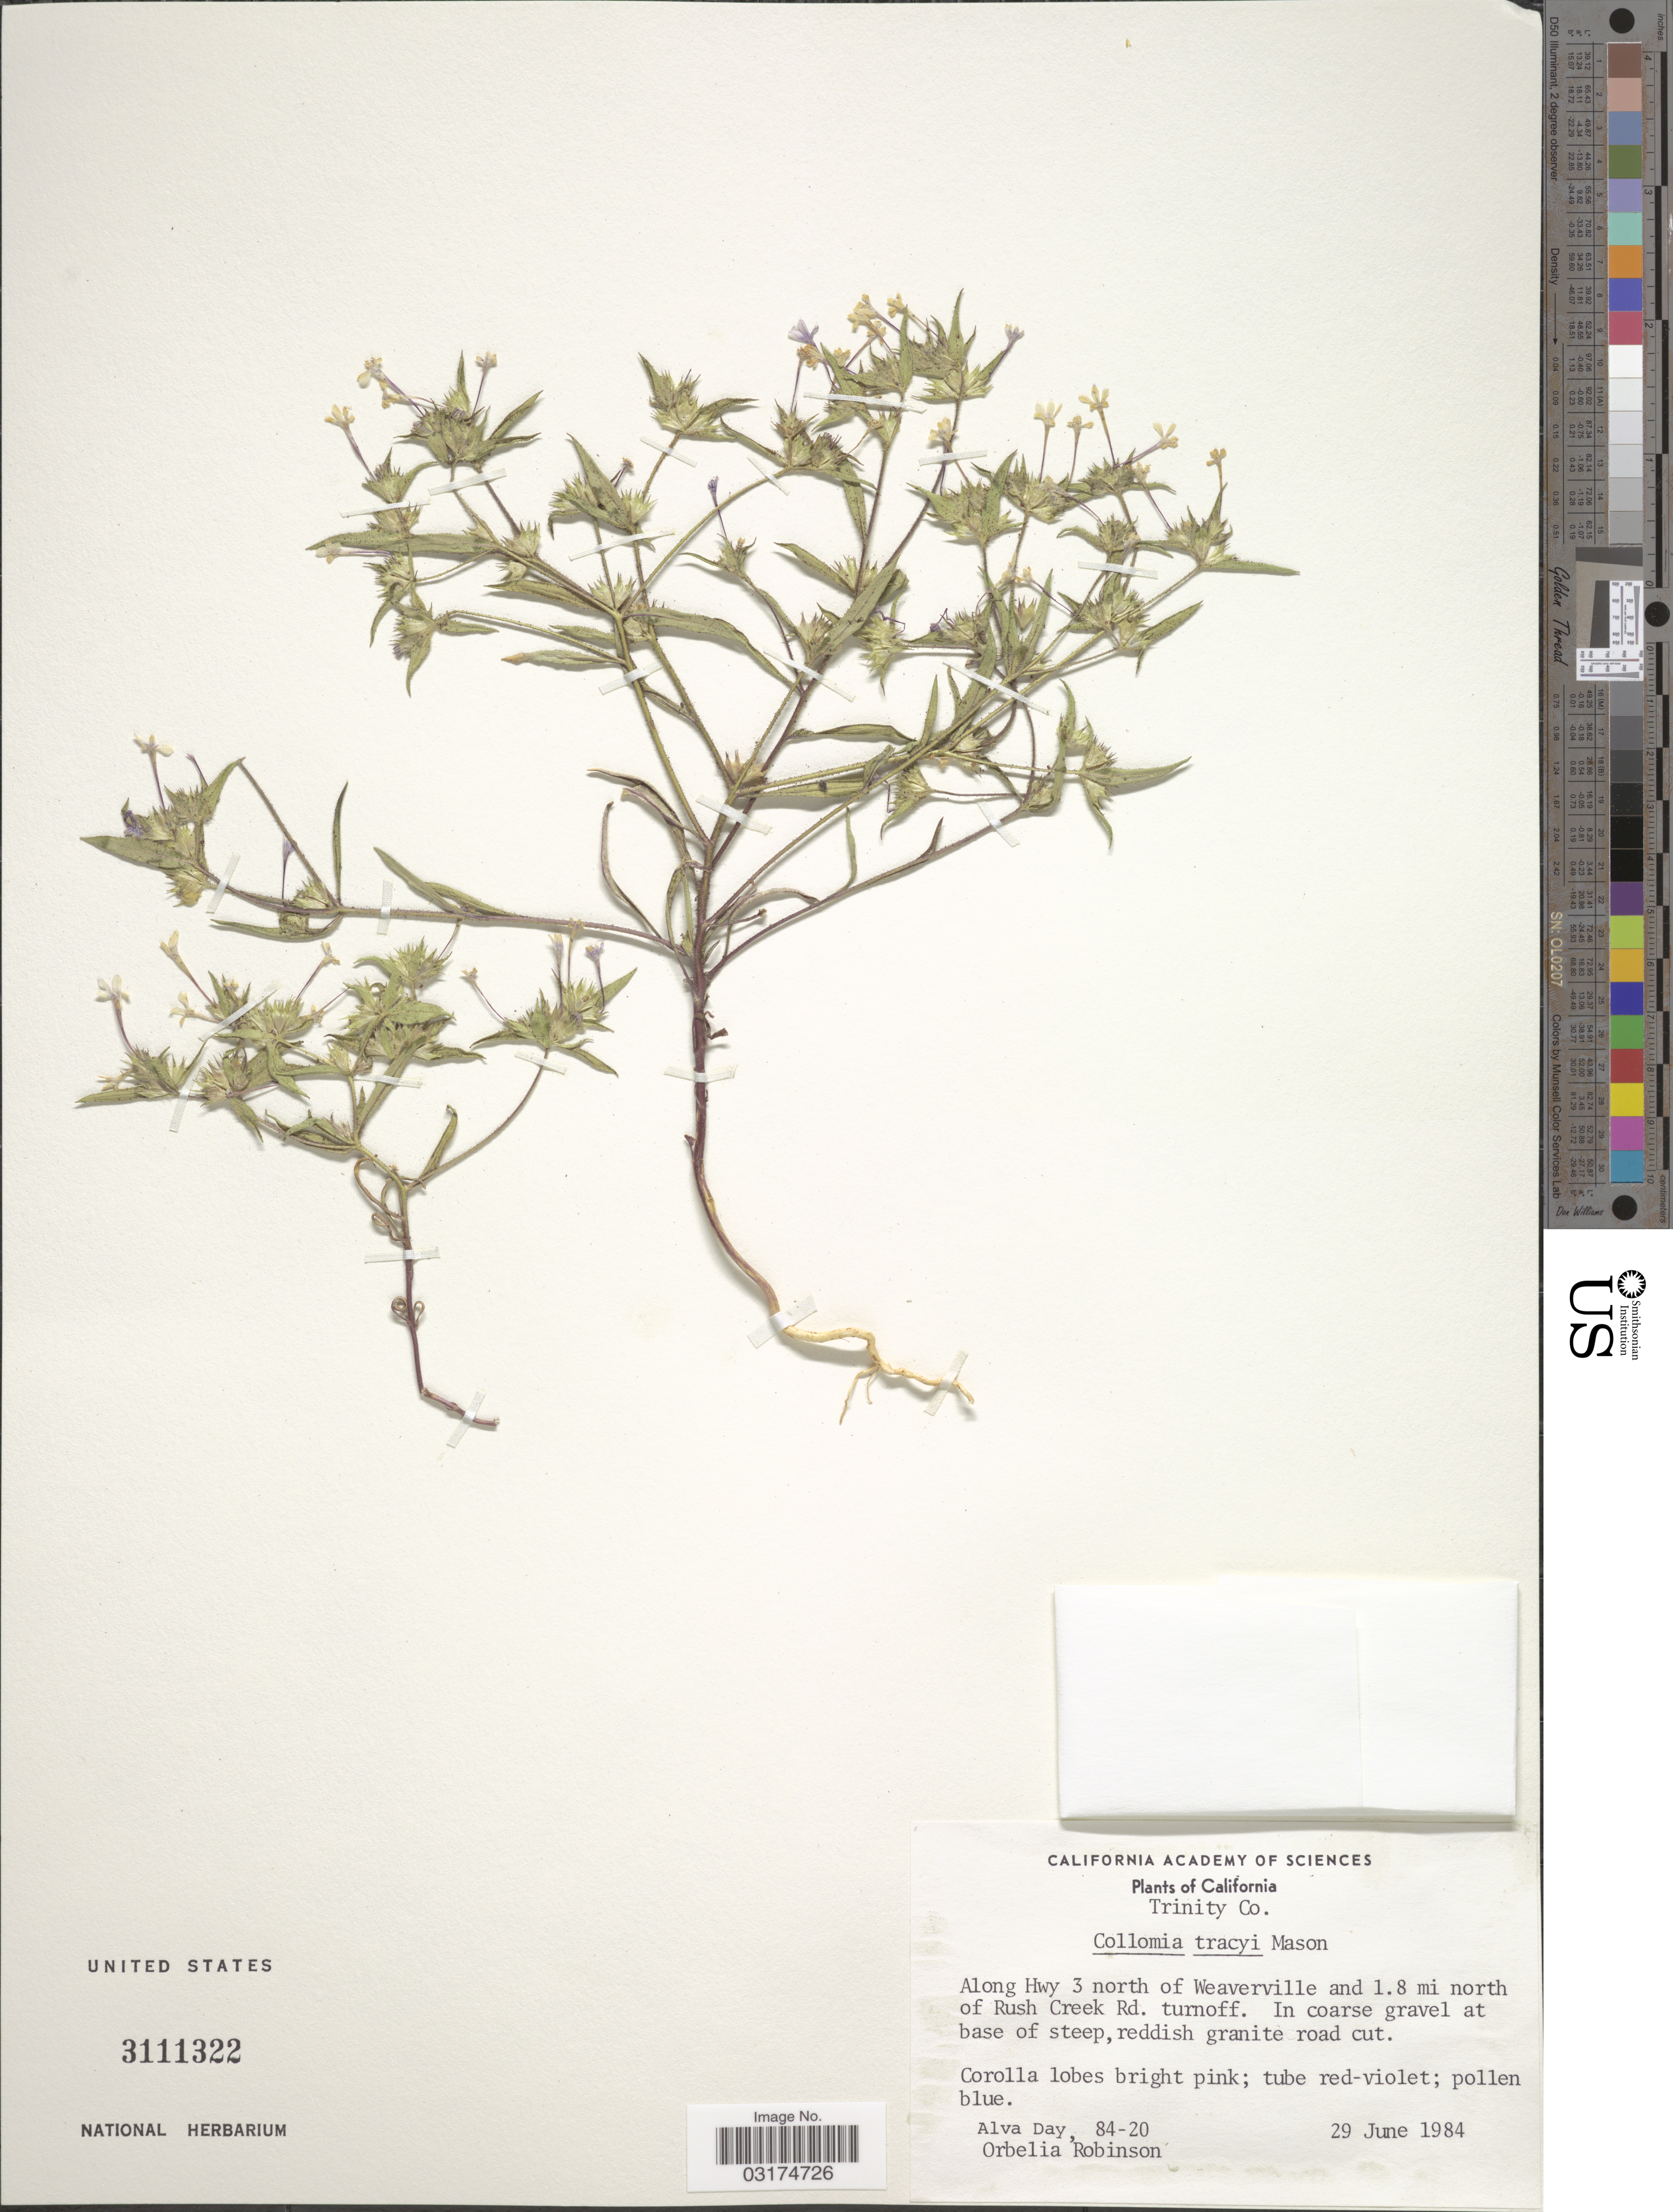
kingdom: Plantae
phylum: Tracheophyta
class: Magnoliopsida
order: Ericales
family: Polemoniaceae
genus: Collomia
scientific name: Collomia tracyi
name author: L.R. Mason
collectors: A. G. Day & O. R. Robinson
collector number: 84-20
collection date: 1984-06-29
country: United States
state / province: California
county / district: Trinity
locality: Trinity Co. Along Hwy 3 north of Weaverville and 1.8 mi north of Rush Creek Rd. turnoff.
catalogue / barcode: US 3111322